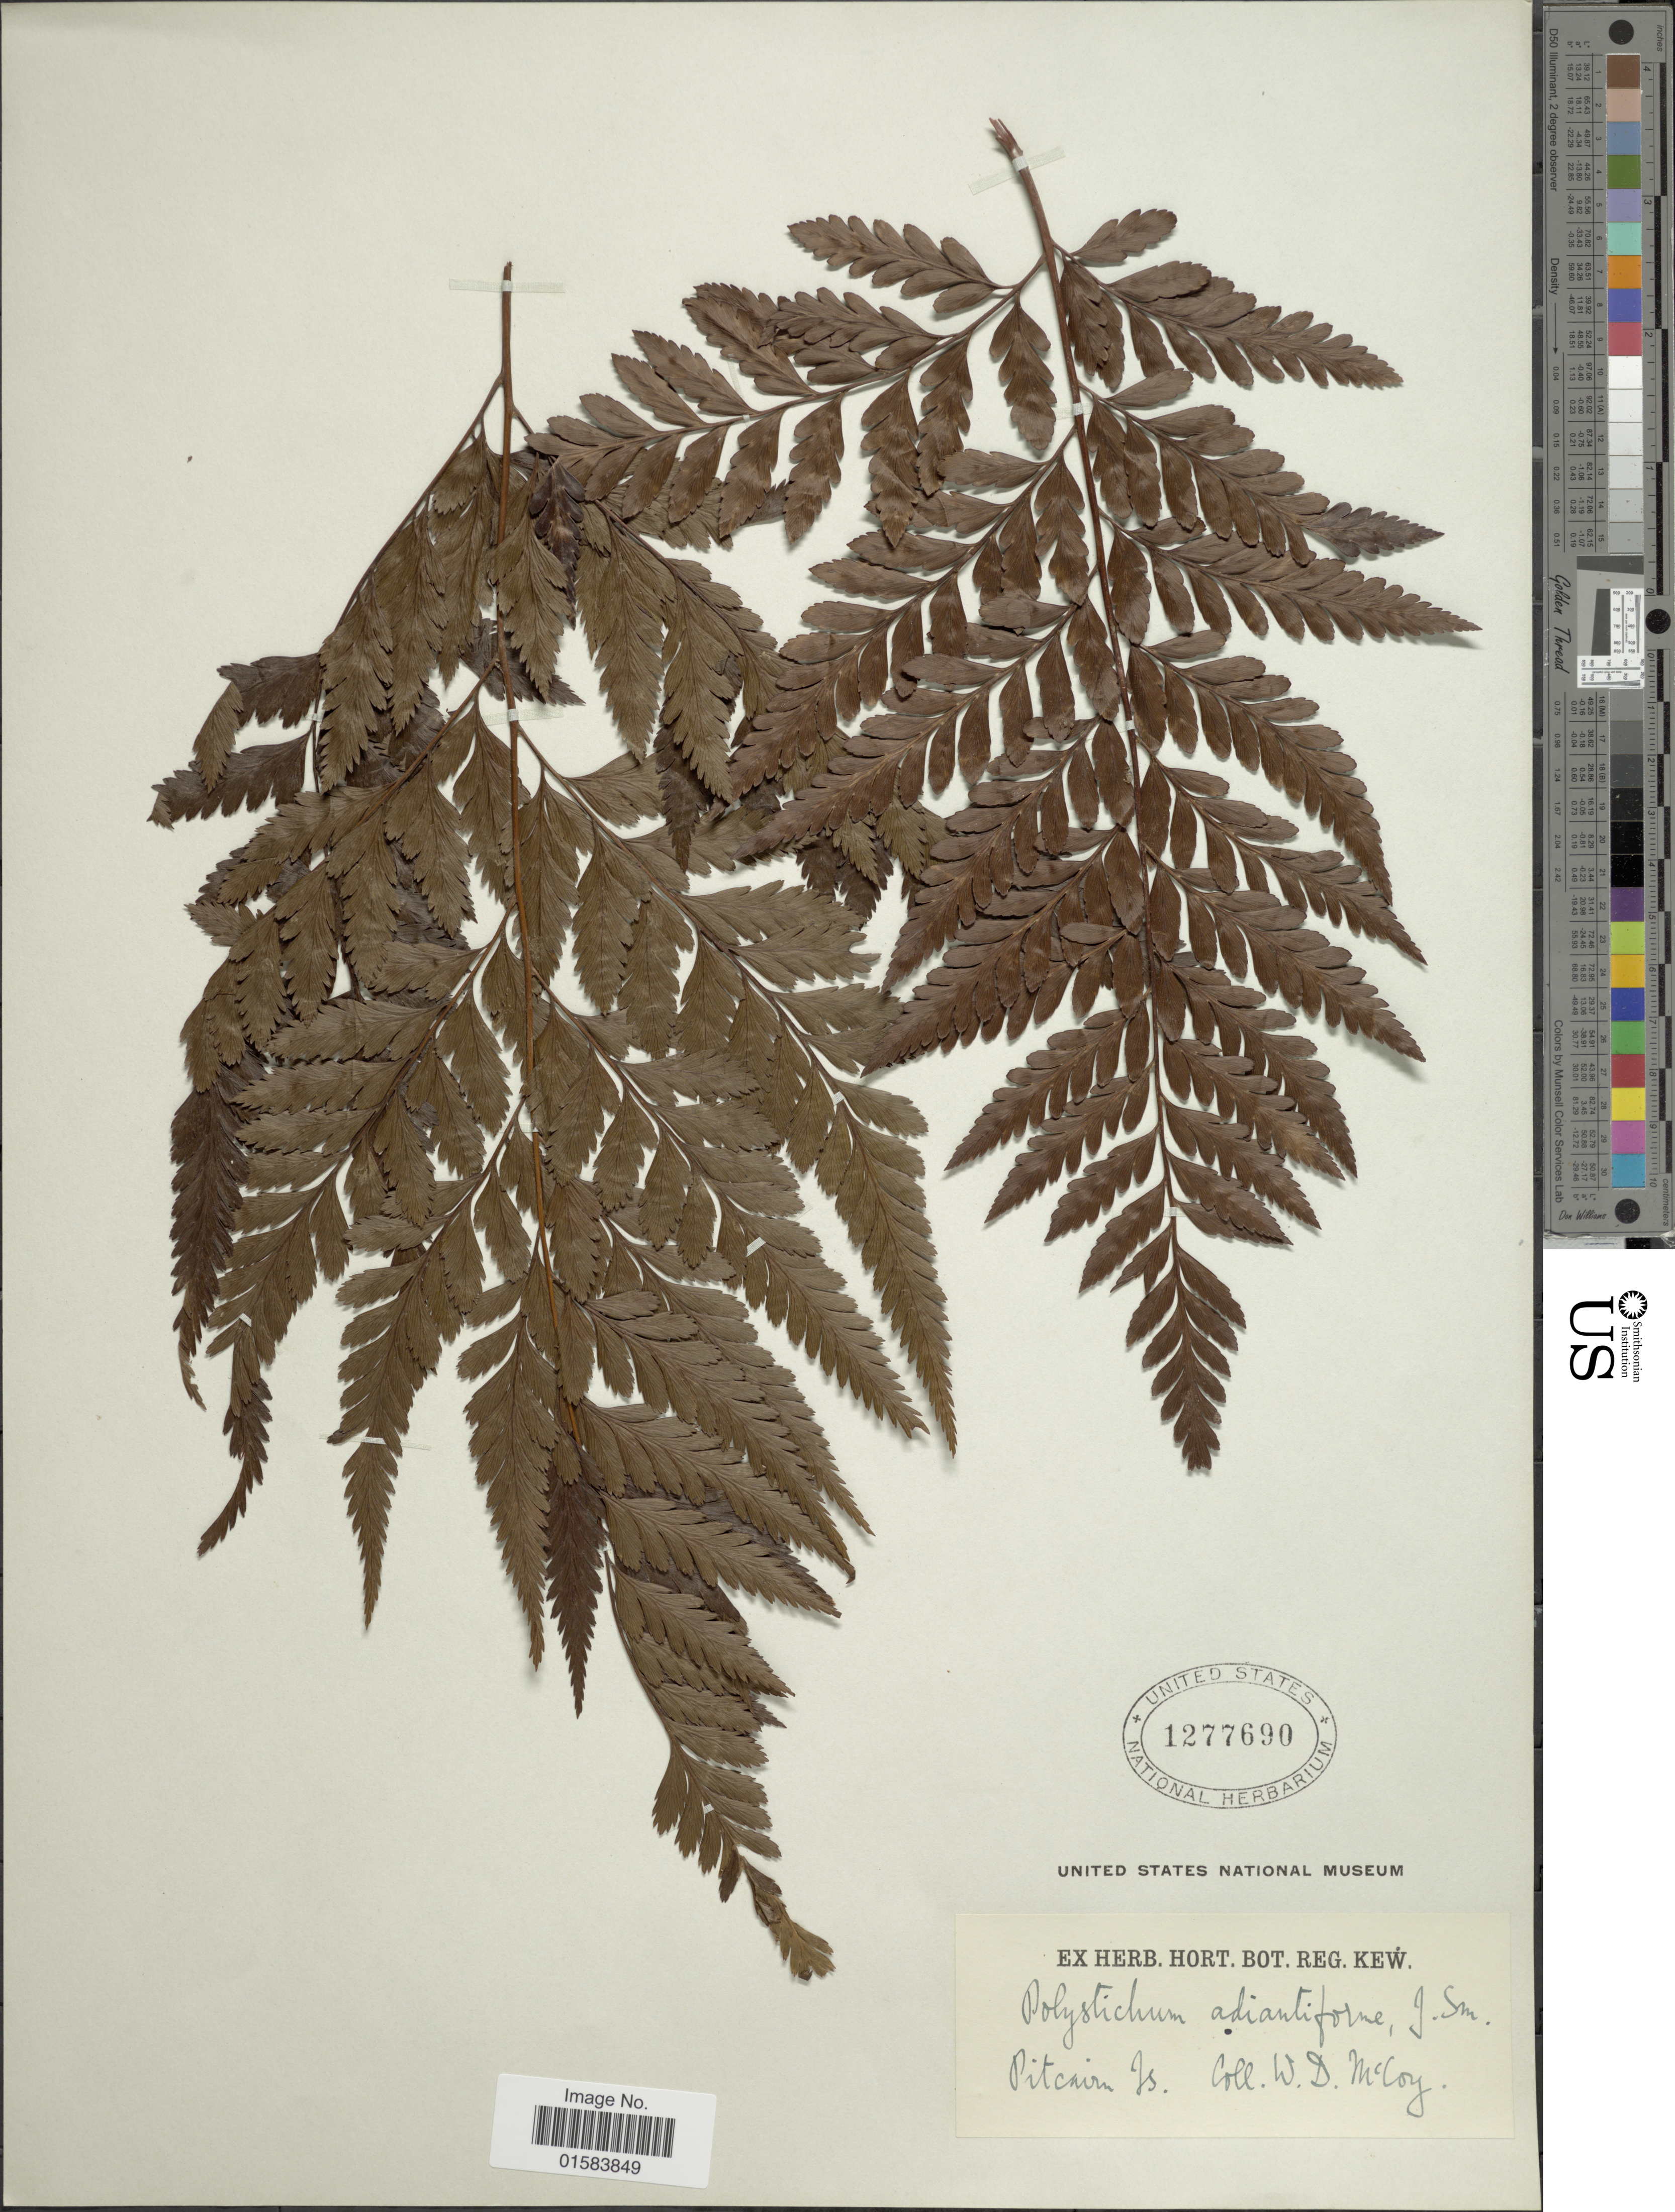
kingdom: Plantae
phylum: Tracheophyta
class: Polypodiopsida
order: Polypodiales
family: Davalliaceae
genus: Davallia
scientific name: Davallia solida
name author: (G. Forst.) Sw.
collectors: W. McCoy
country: Pitcairn Islands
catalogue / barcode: US 1277690